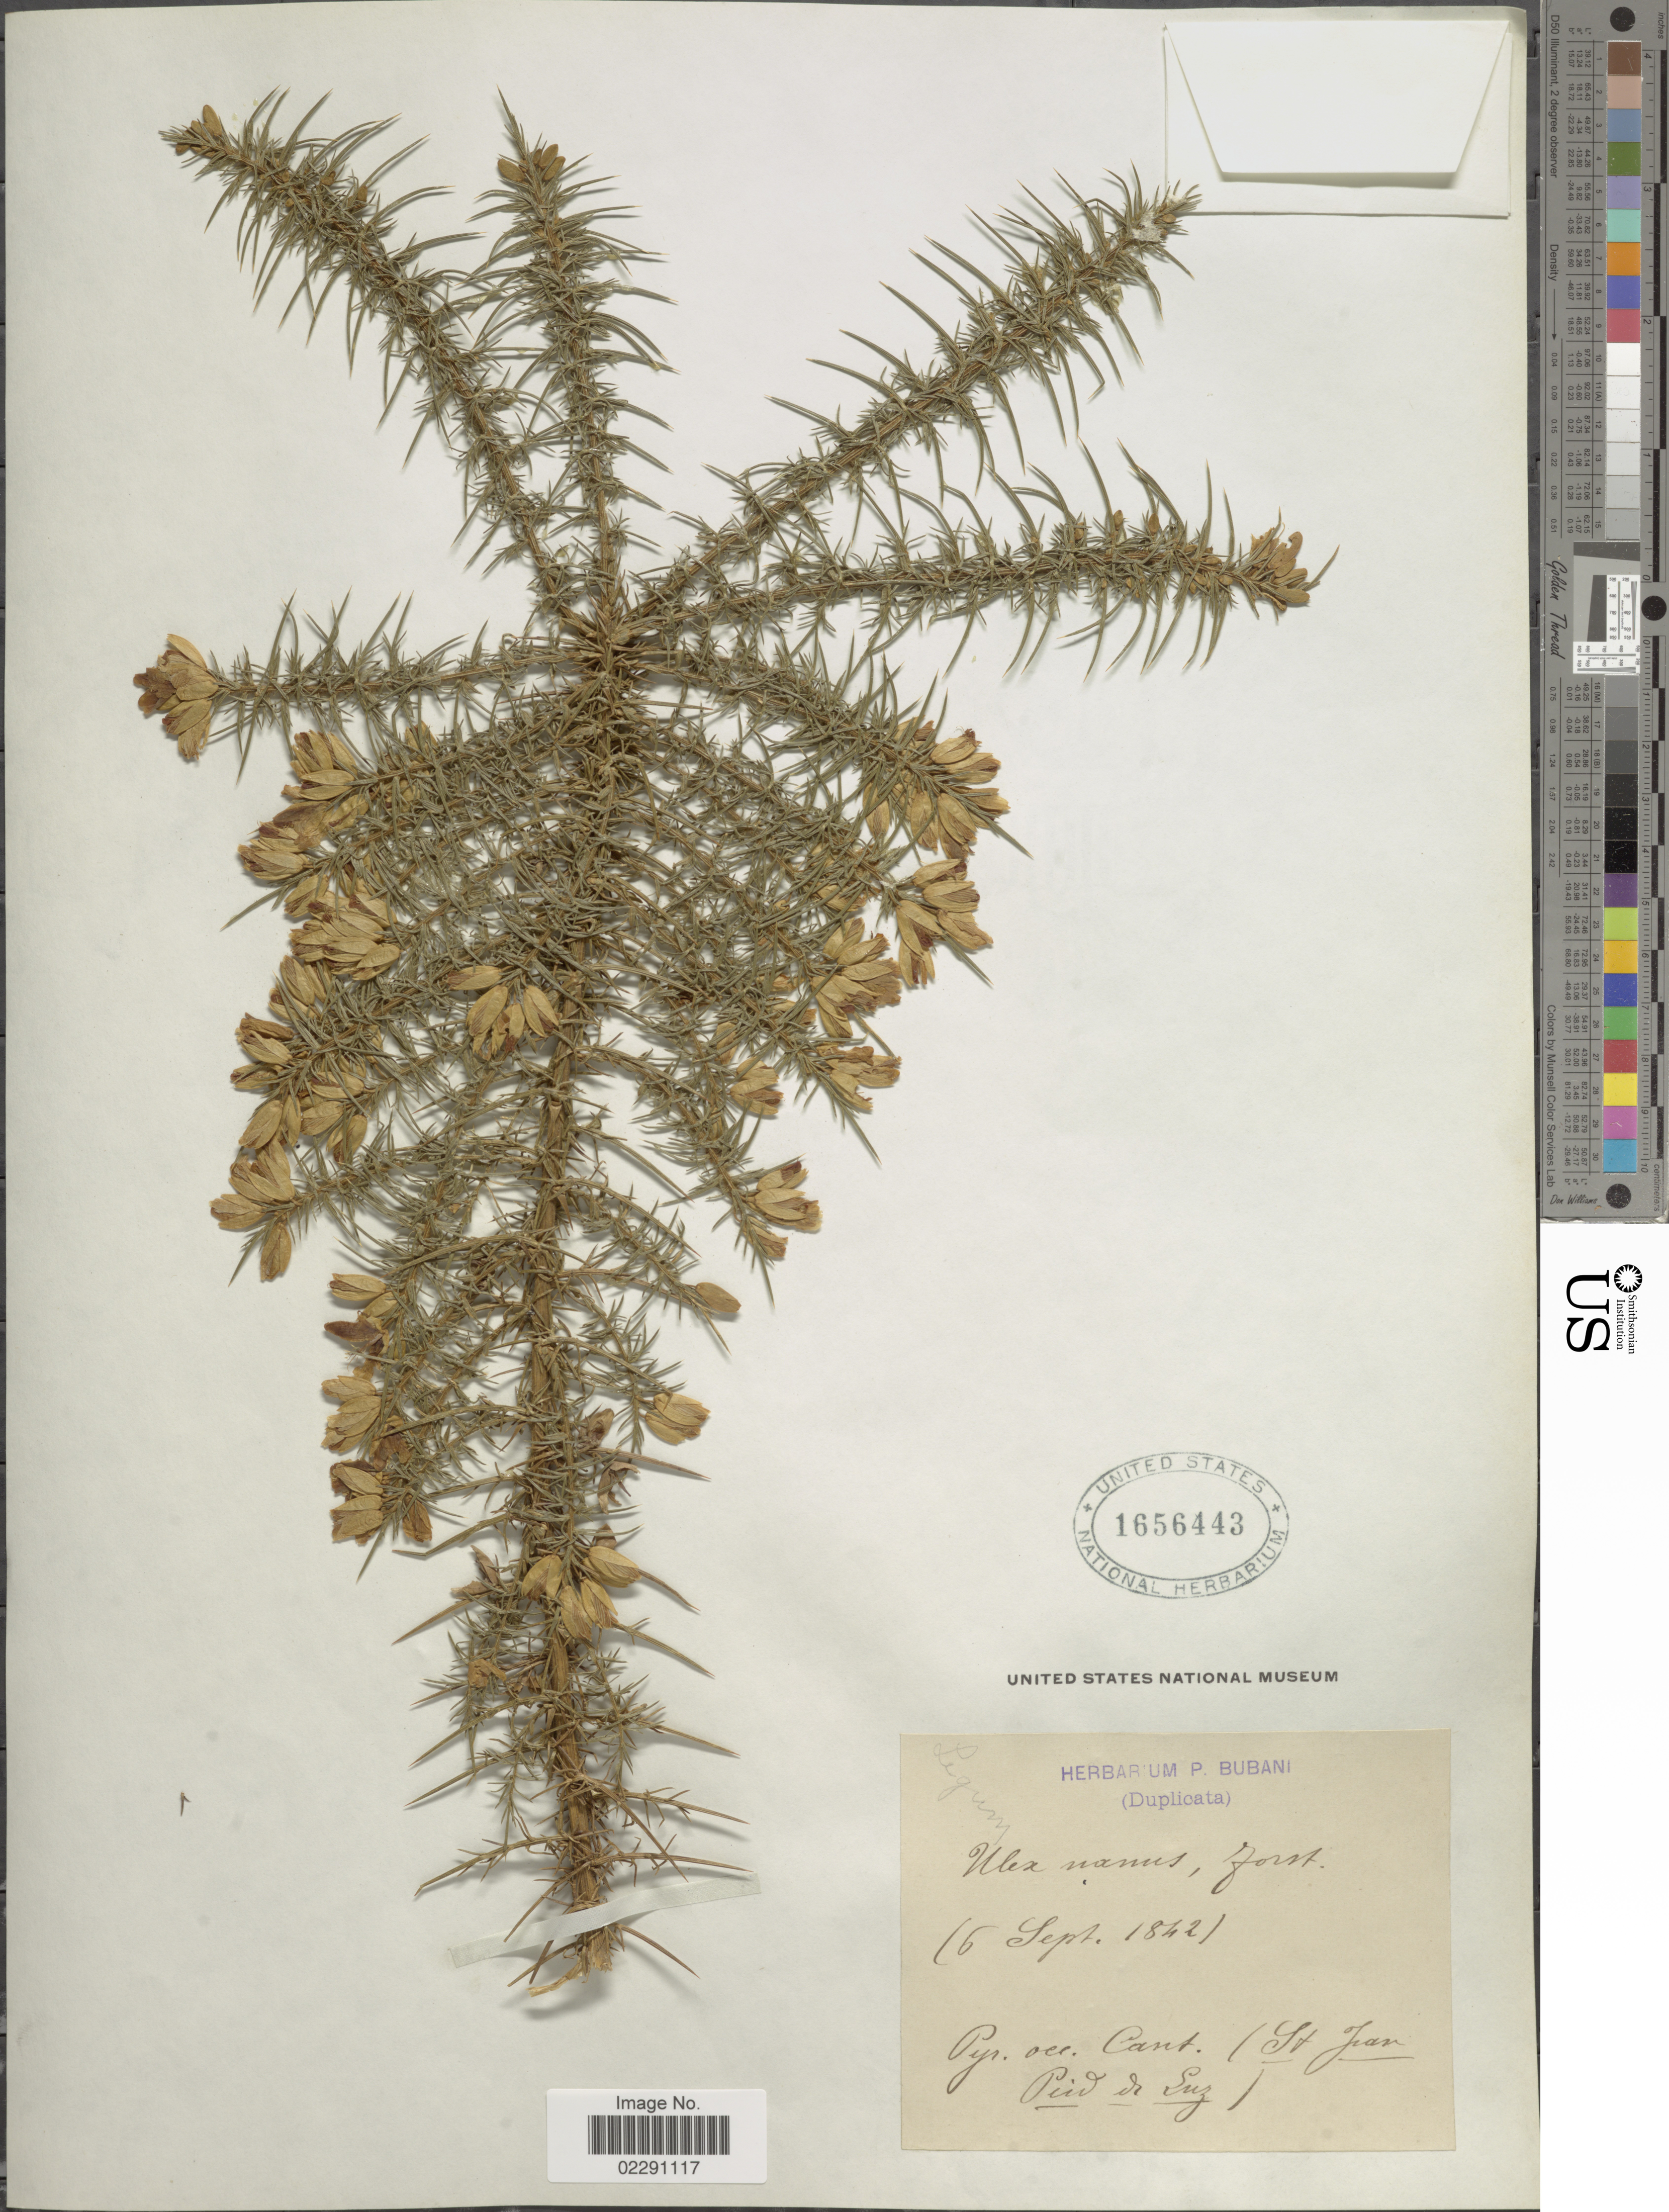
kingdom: Plantae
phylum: Tracheophyta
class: Magnoliopsida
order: Fabales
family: Fabaceae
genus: Ulex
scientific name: Ulex nanus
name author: Symons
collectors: ex herb. P. Bubani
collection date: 1842-09-06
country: France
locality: Pyr. occ. Cant. (St Juan Pied de Euz [interpreted])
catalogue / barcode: US 1656443